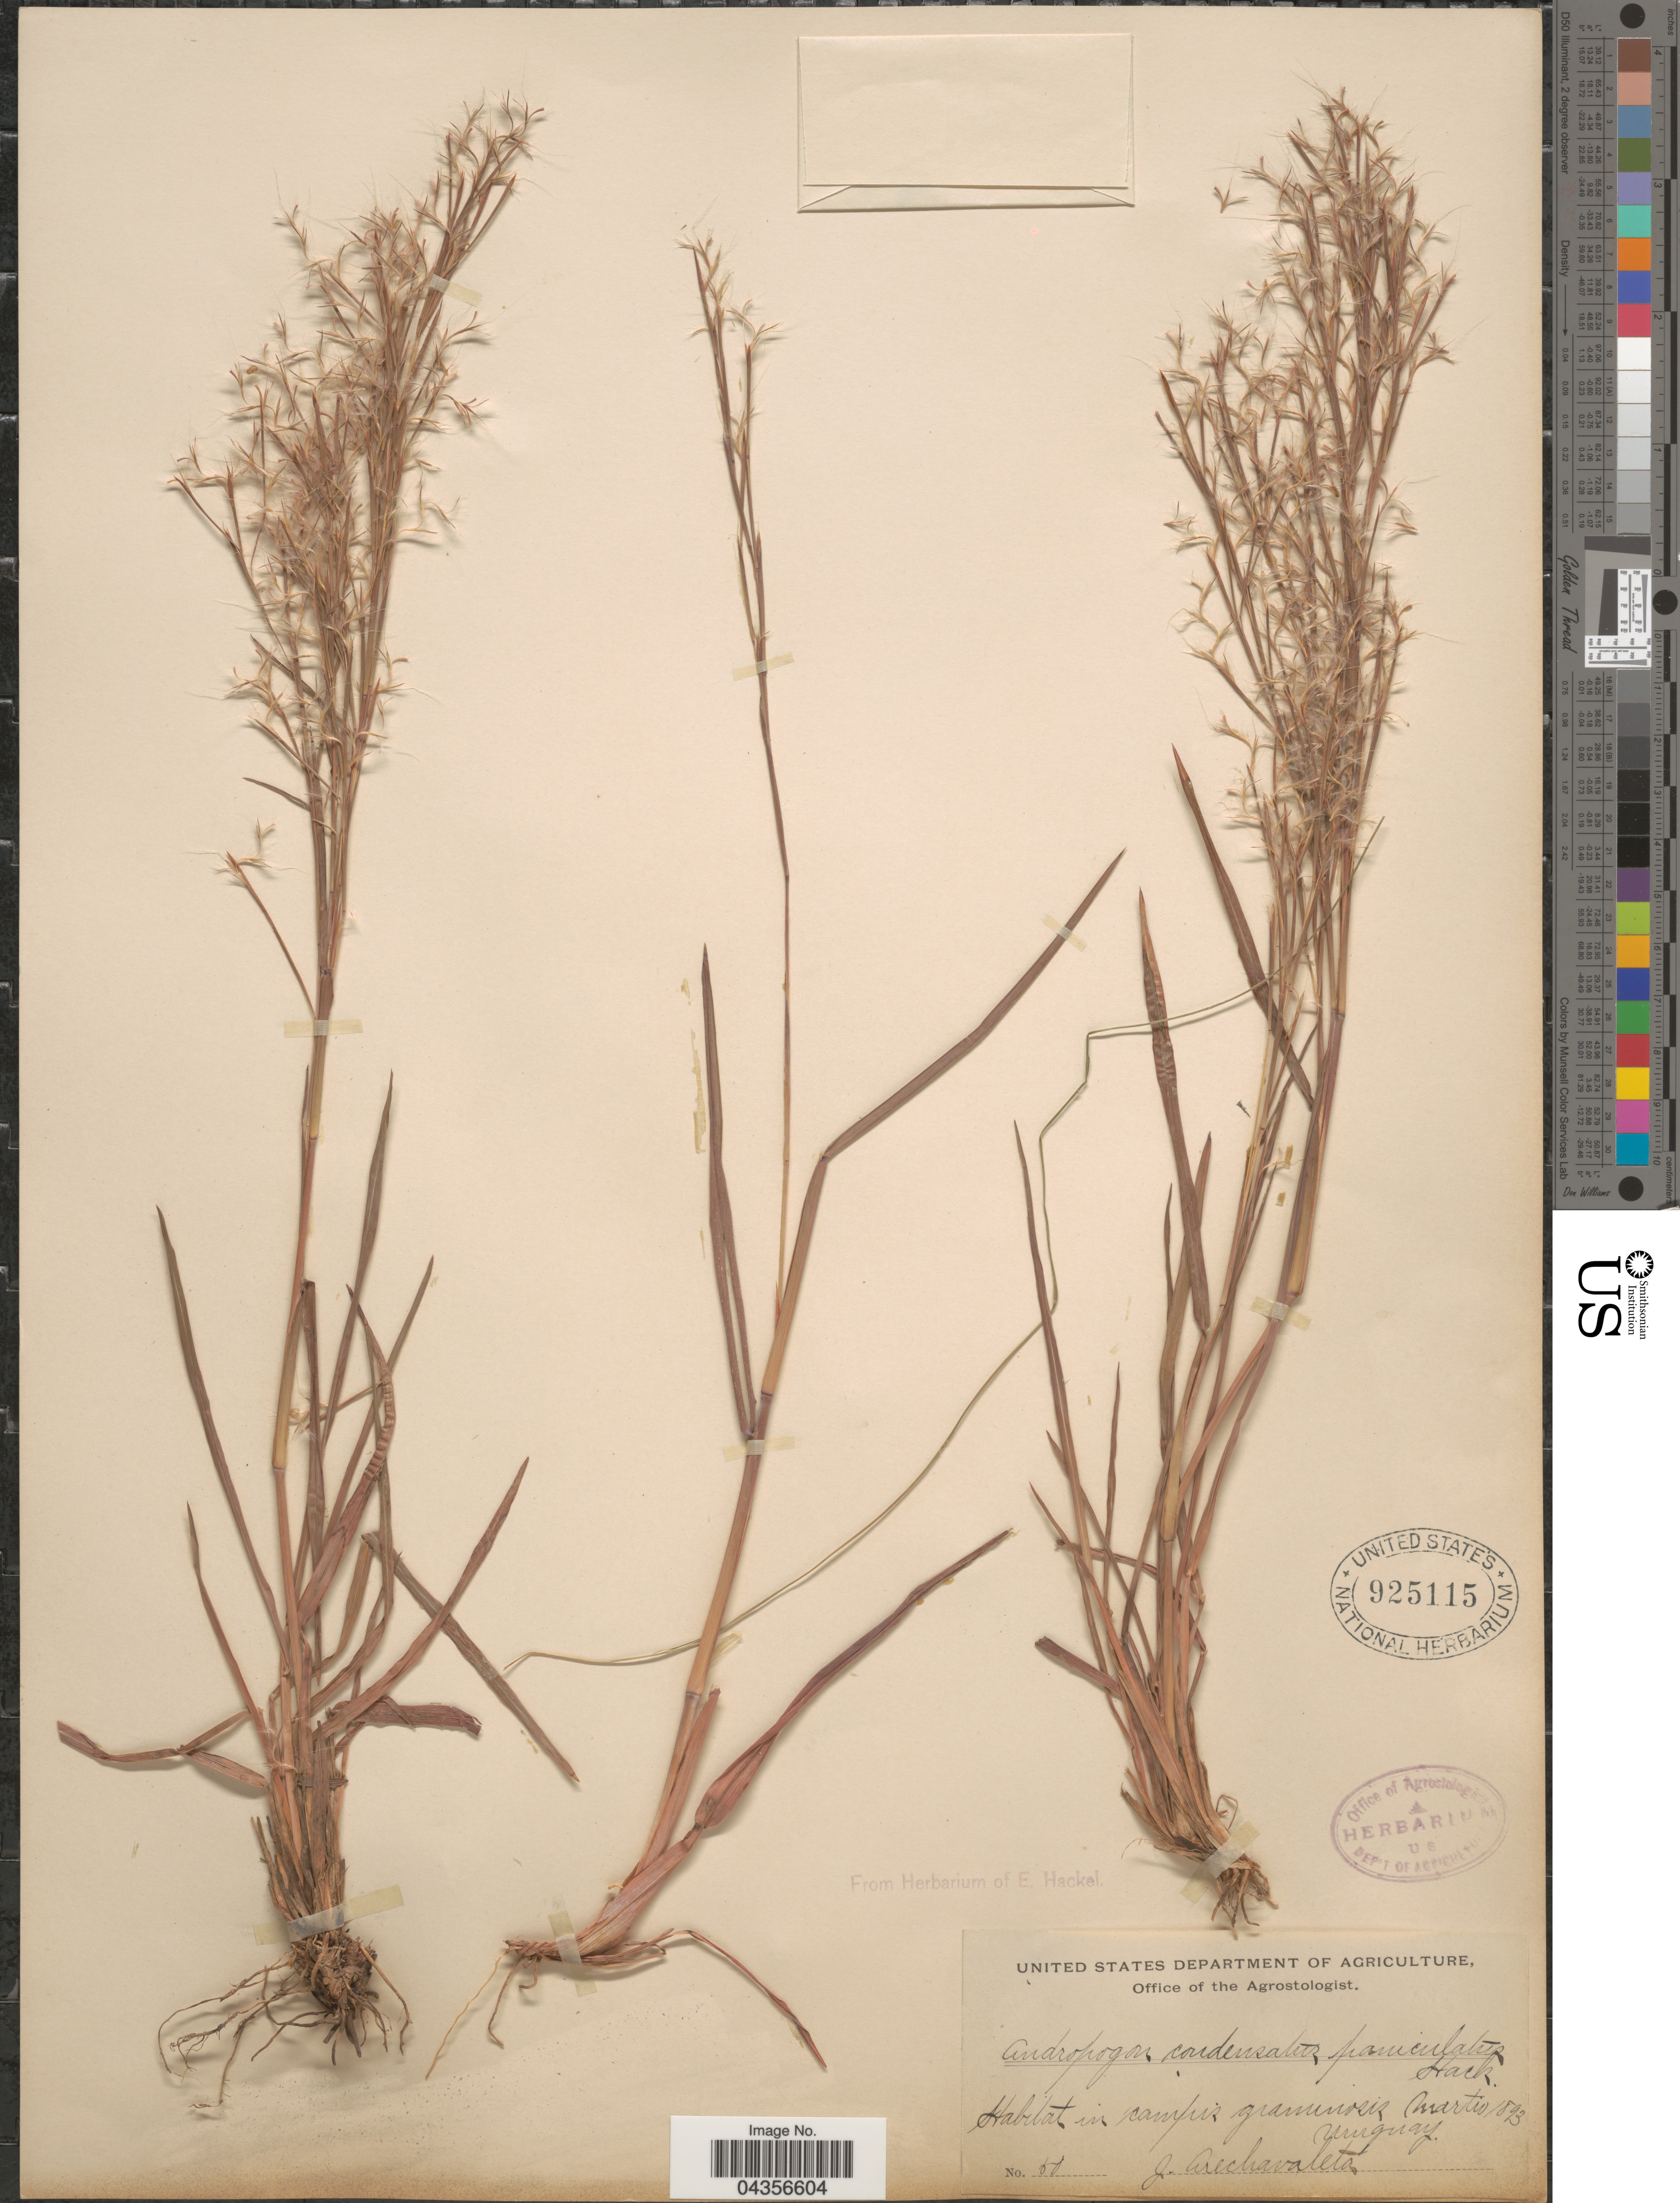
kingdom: Plantae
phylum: Tracheophyta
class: Liliopsida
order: Poales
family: Poaceae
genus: Schizachyrium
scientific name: Schizachyrium microstachyum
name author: (Desv. ex Ham.) Roseng. et al.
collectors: J. Arechavaleta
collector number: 50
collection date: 1893-03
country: Uruguay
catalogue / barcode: US 925115